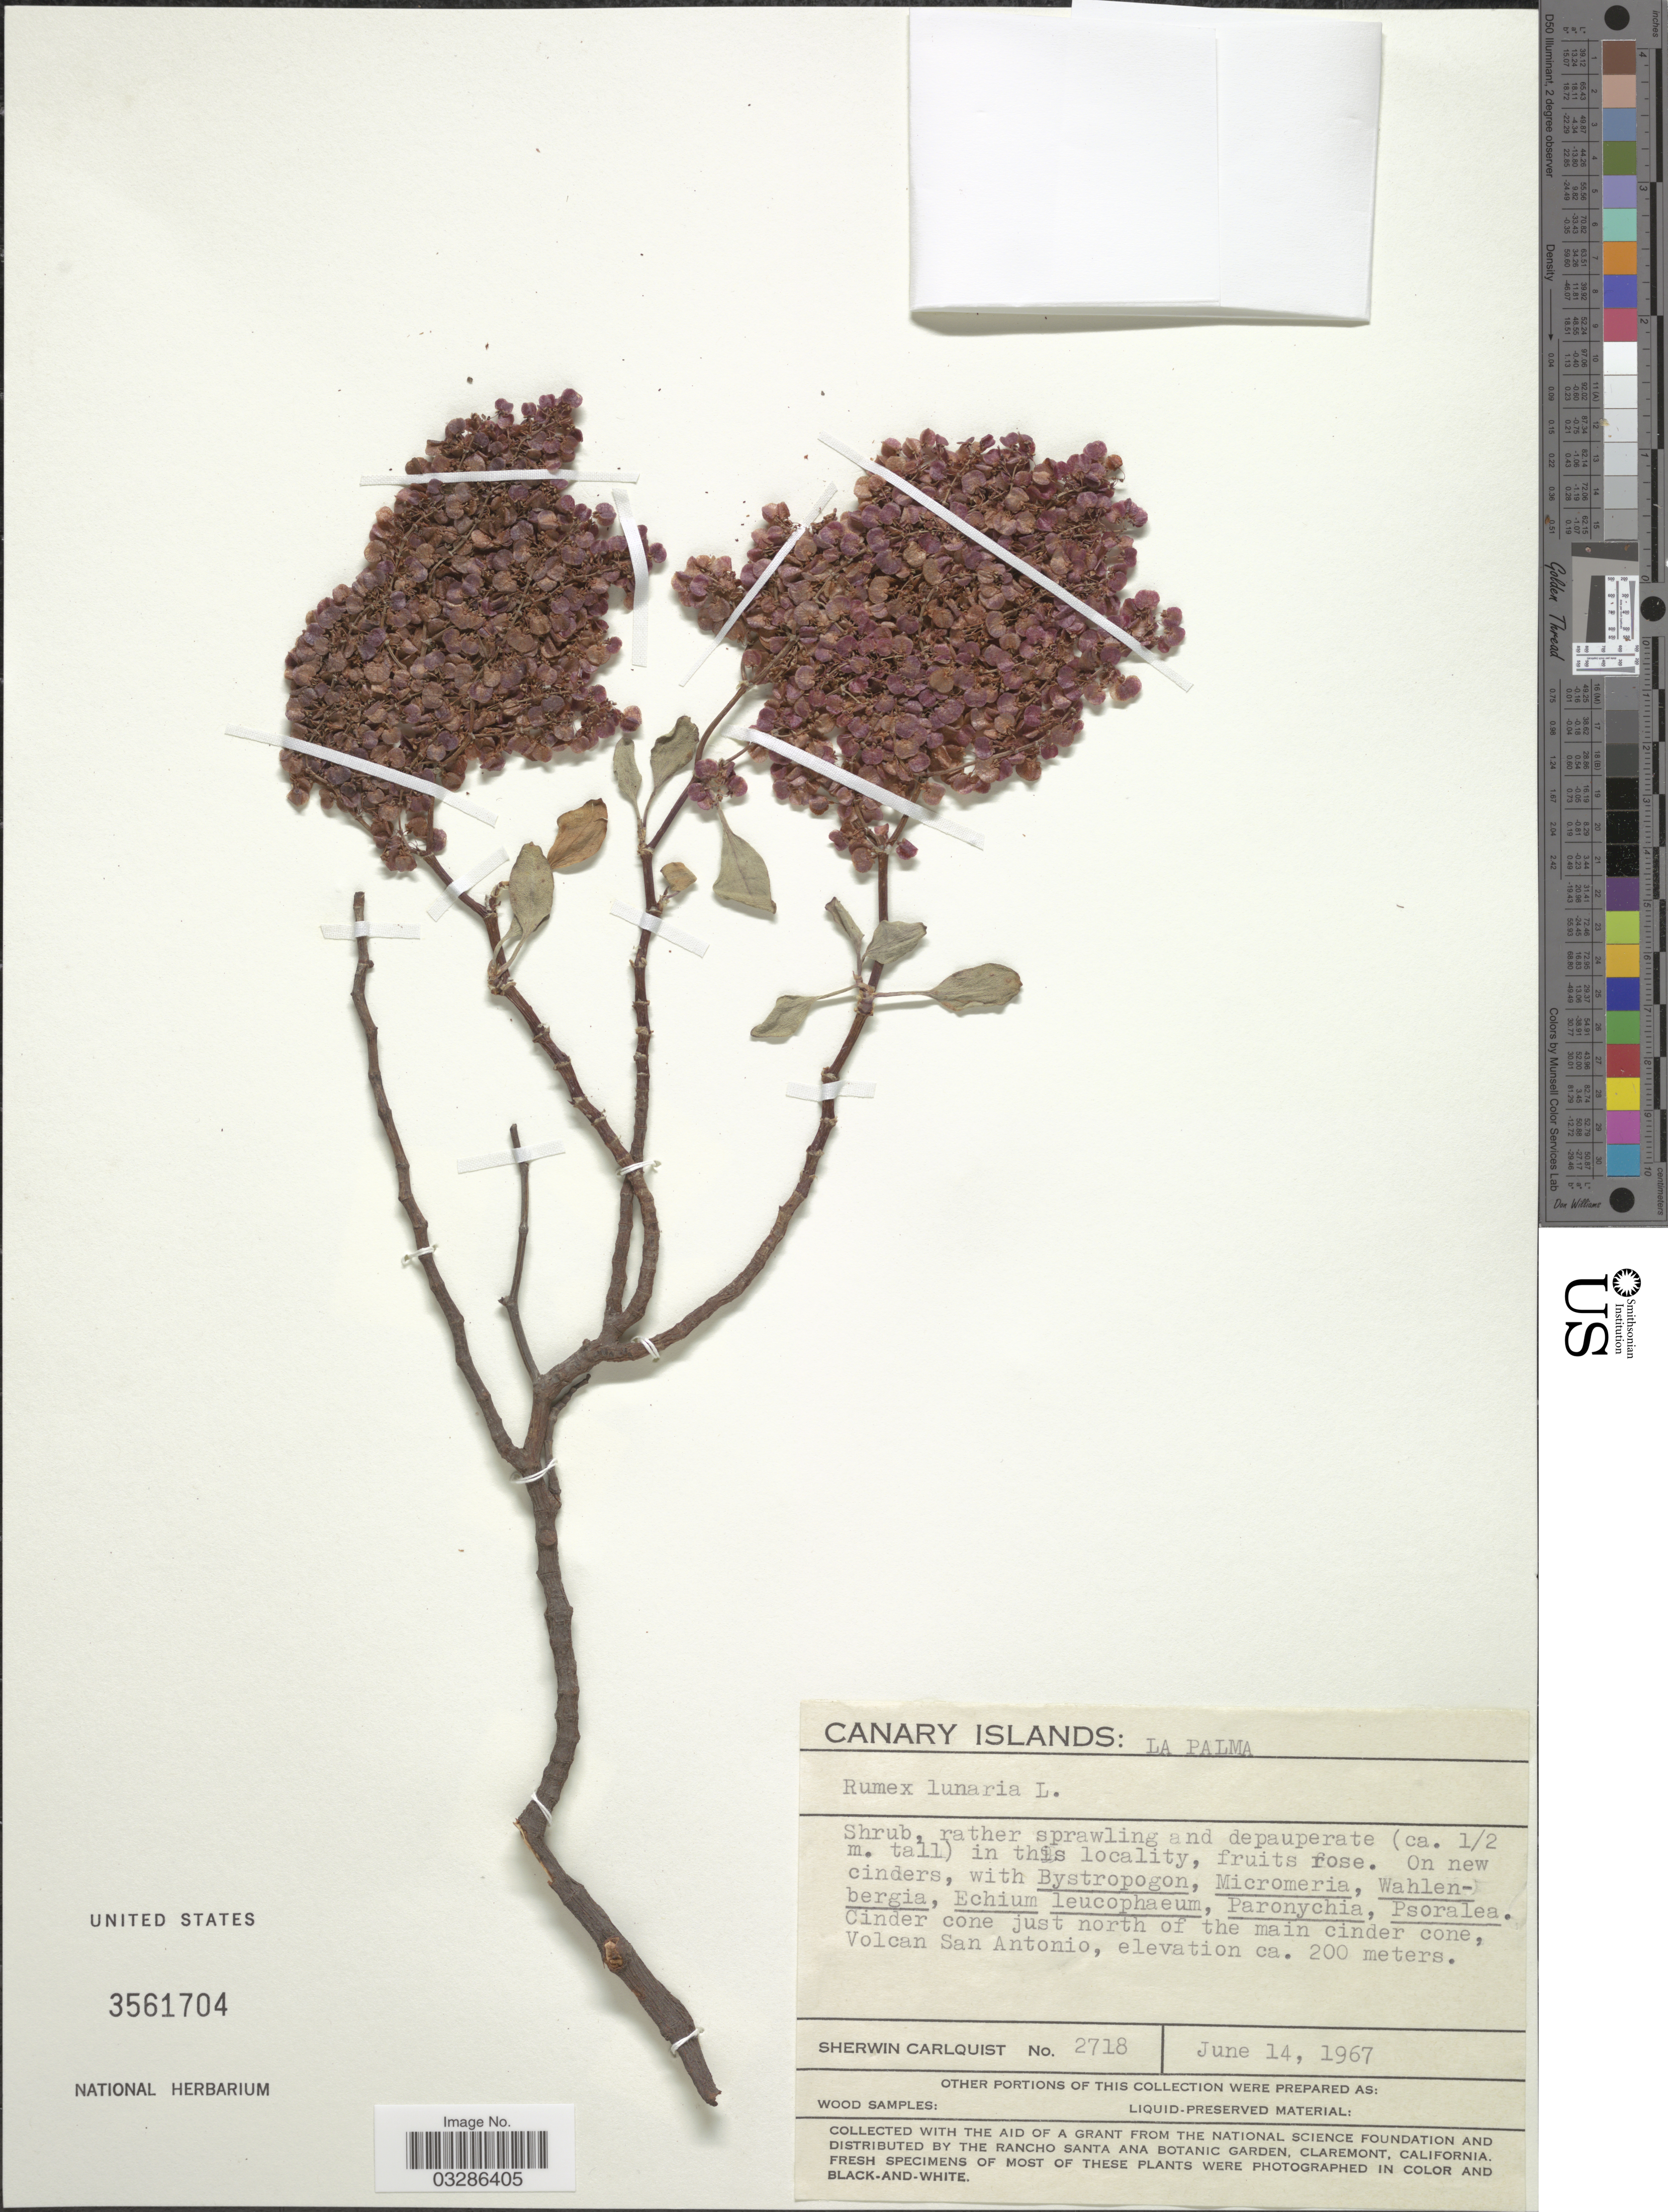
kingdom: Plantae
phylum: Tracheophyta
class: Magnoliopsida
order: Caryophyllales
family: Polygonaceae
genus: Rumex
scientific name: Rumex lunaria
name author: L.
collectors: S. Carlquist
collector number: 2718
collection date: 1967-06-14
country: Spain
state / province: Canarias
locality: Canary Islands: La Palma. Cinder cone just north of the main cinder cone, Volcan San Antonio.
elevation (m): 200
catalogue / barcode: US 3561704